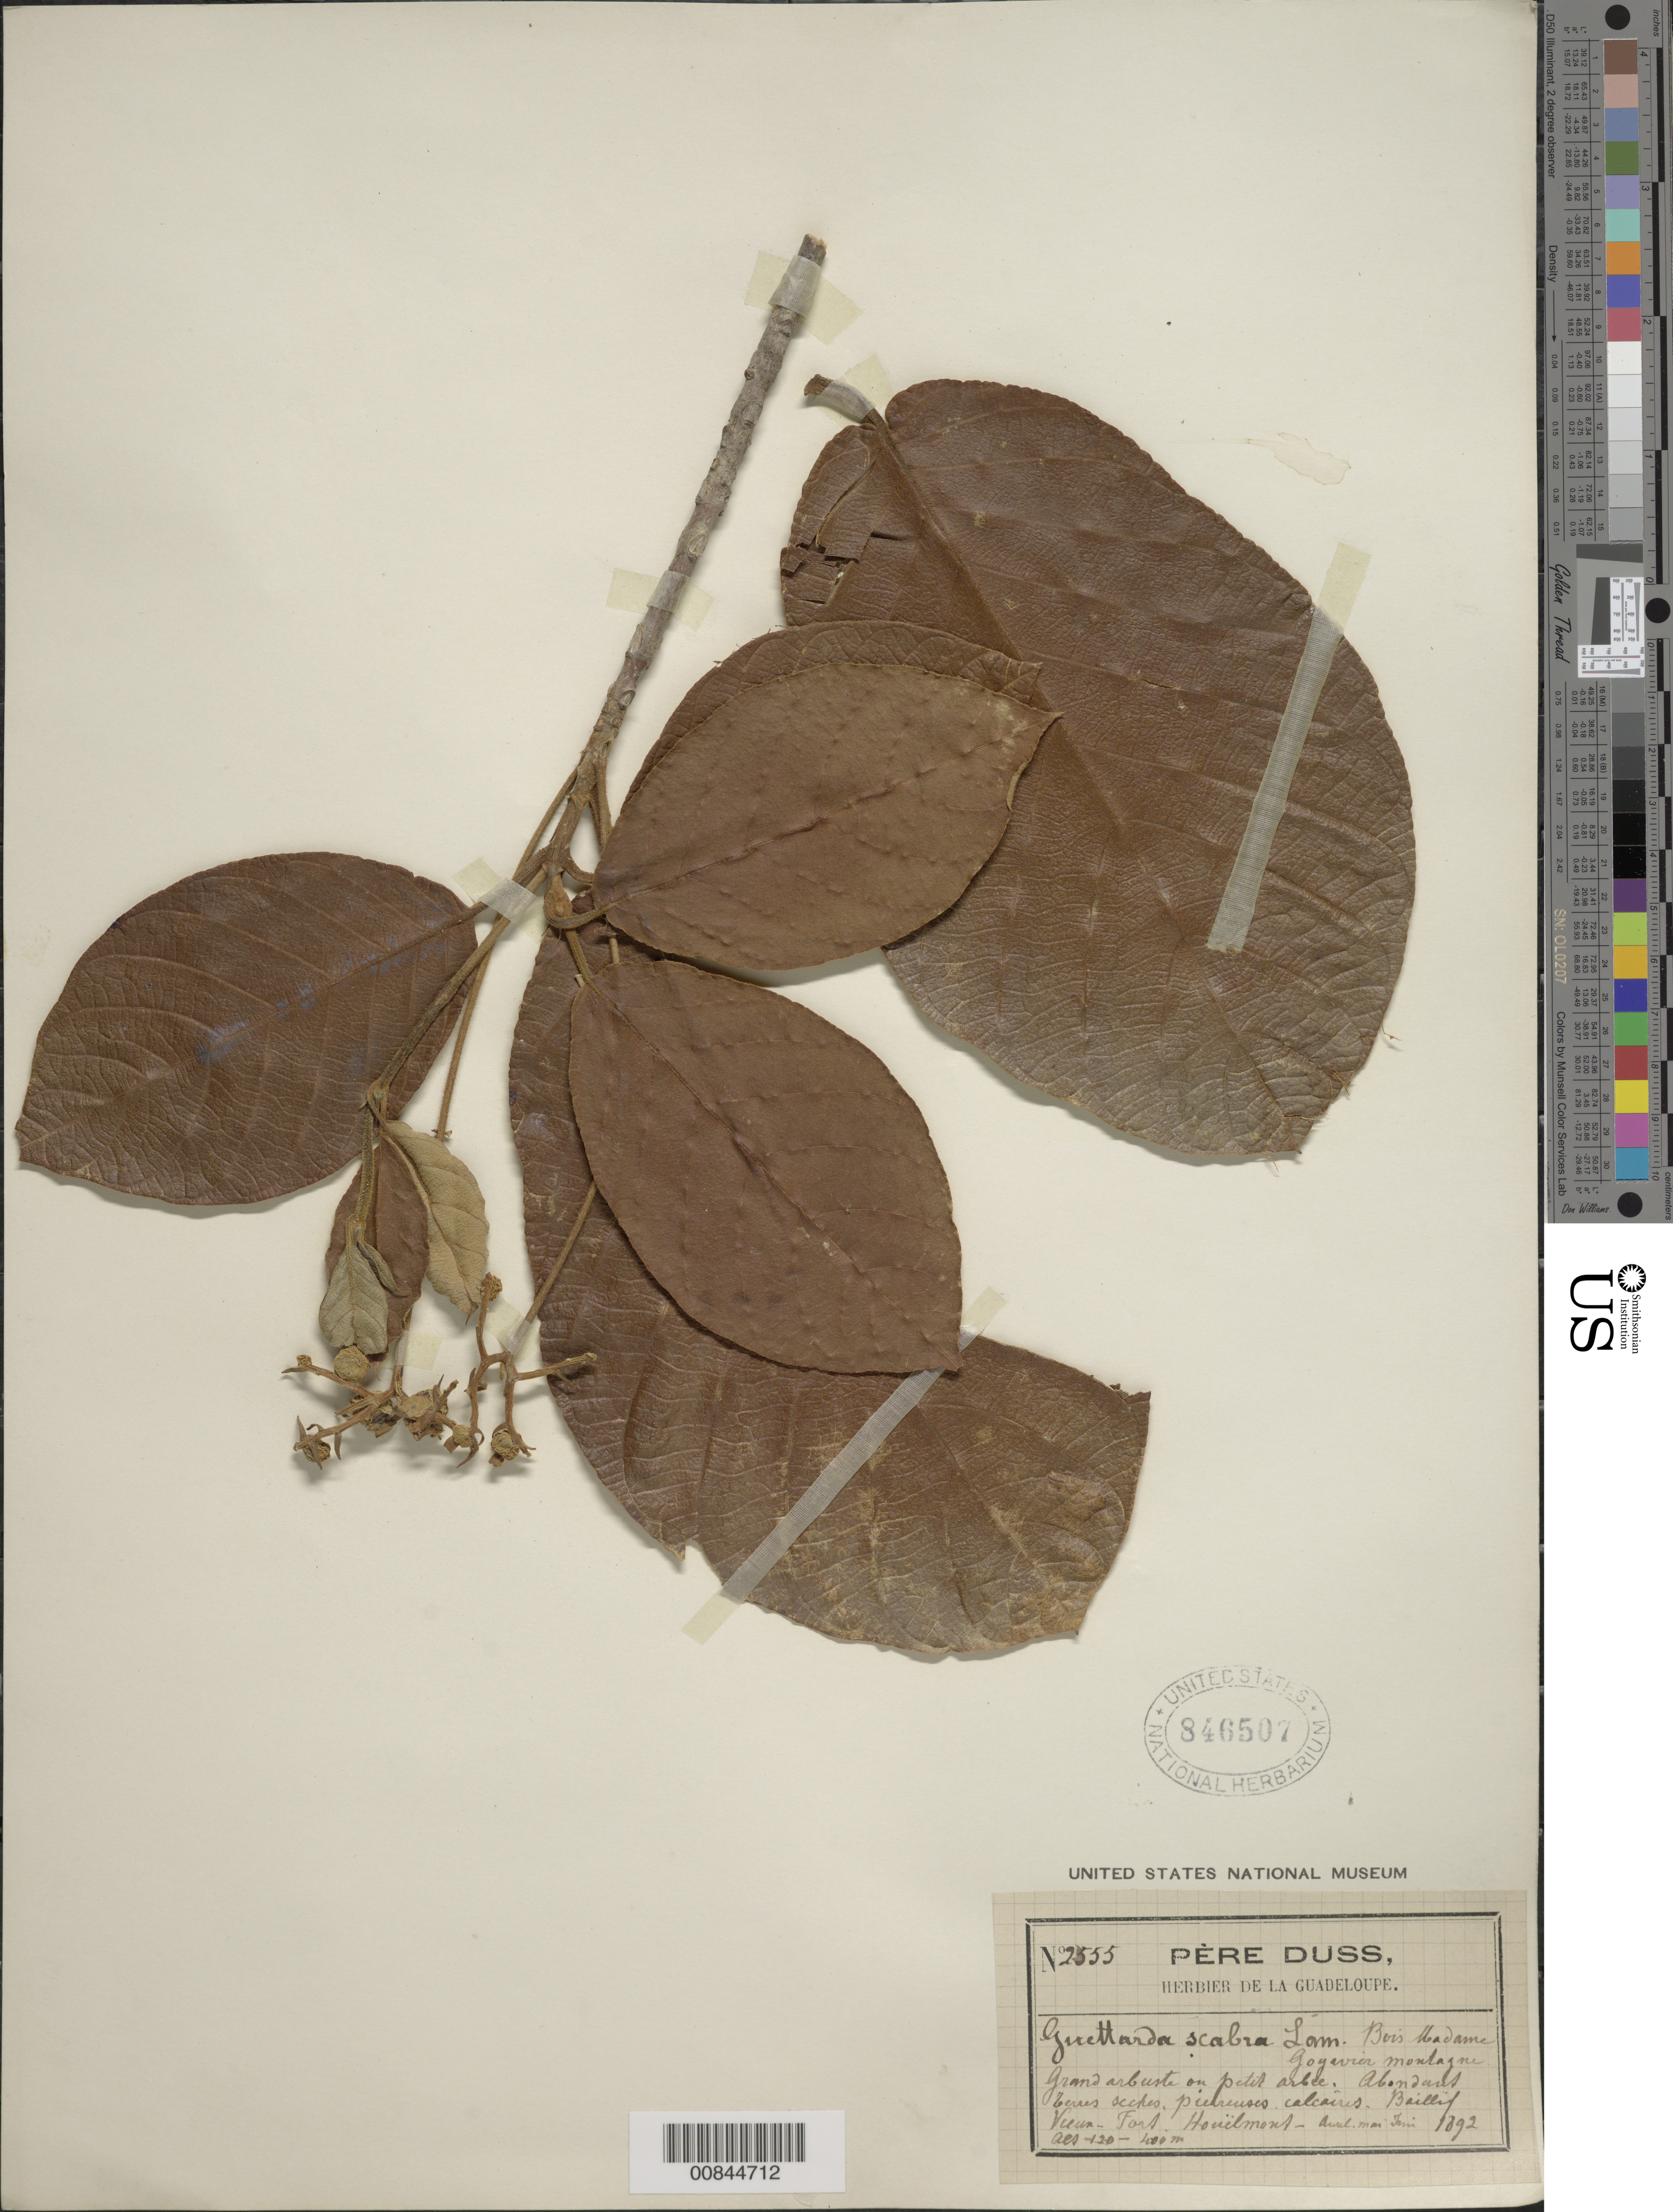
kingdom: Plantae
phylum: Tracheophyta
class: Magnoliopsida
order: Gentianales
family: Rubiaceae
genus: Guettarda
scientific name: Guettarda scabra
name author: (L.) Vent.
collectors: Père Duss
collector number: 2555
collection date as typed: May 1892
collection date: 1892-05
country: Guadeloupe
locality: Bois Madame Goyavier montagne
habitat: Pie-reuses calcaires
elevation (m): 120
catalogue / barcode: US 846507